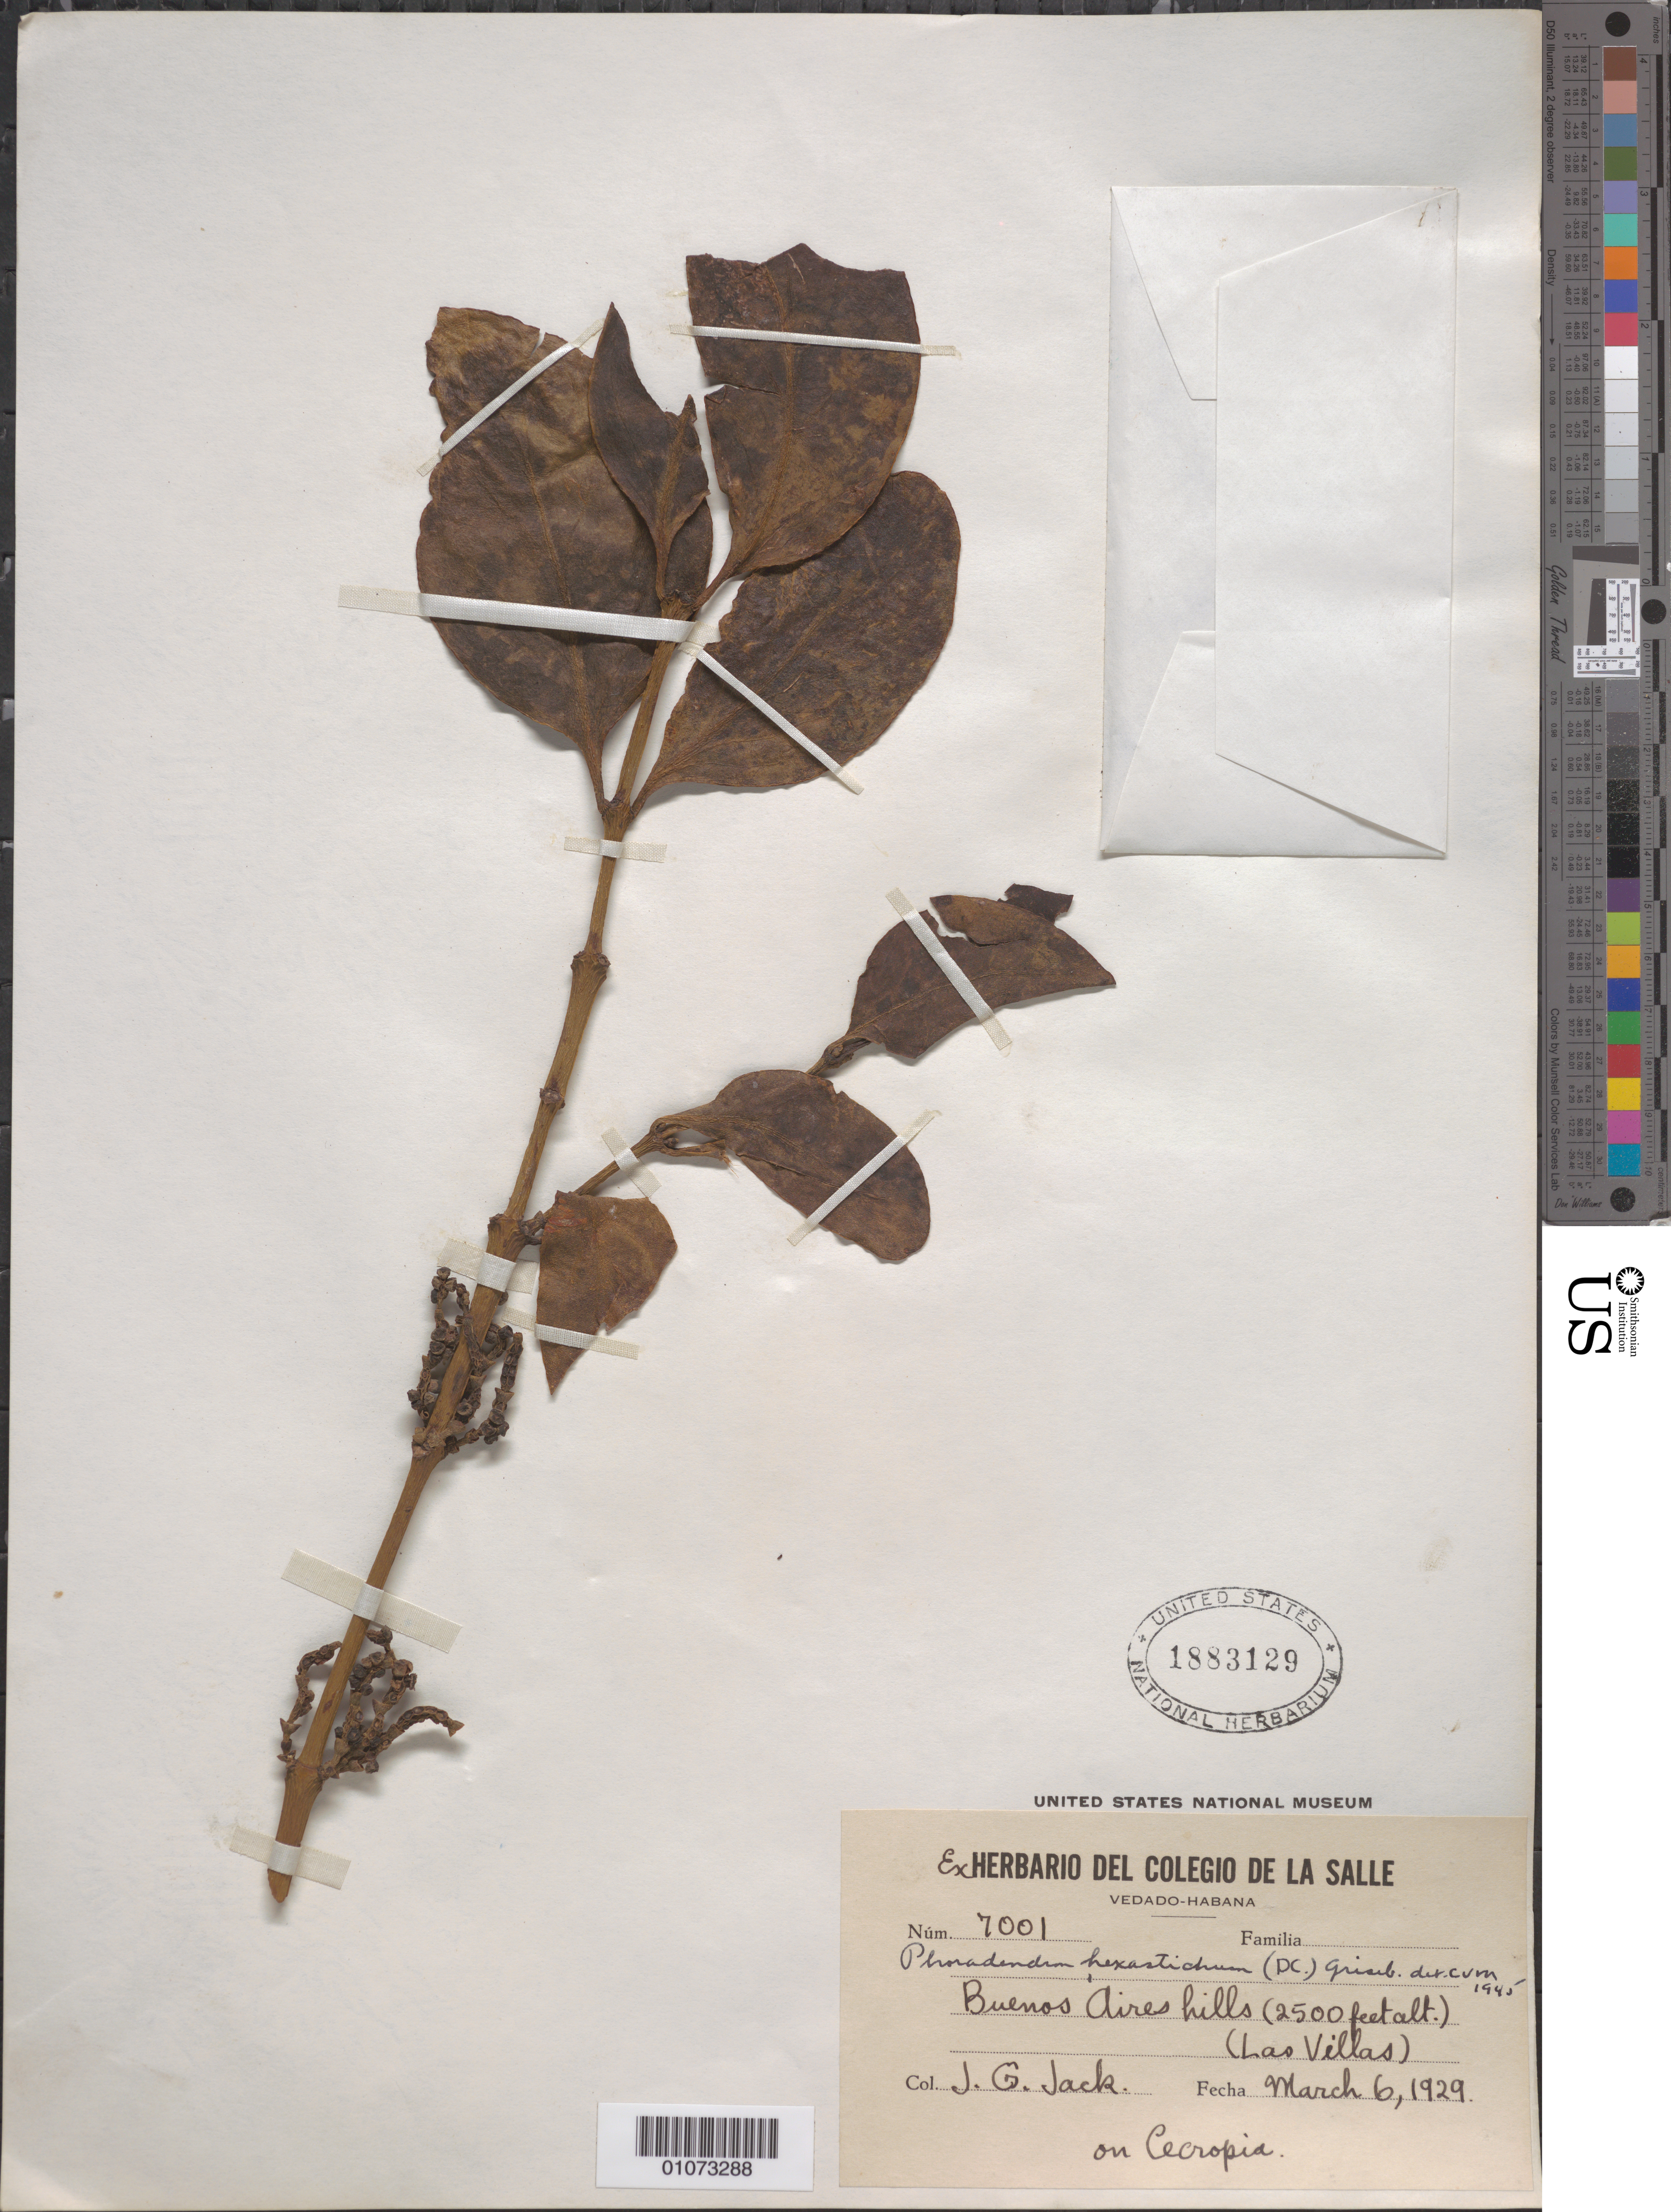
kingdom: Plantae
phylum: Tracheophyta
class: Magnoliopsida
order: Santalales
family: Viscaceae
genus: Phoradendron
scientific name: Phoradendron hexastichum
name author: (DC.) Griseb.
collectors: J. G. Jack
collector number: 7001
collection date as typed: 06 Mar 1929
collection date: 1929-03-06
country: Cuba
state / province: Villa Clara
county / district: Santa Clara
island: Cuba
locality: Buenos Aires hills Las Villas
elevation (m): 762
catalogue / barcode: US 1883129